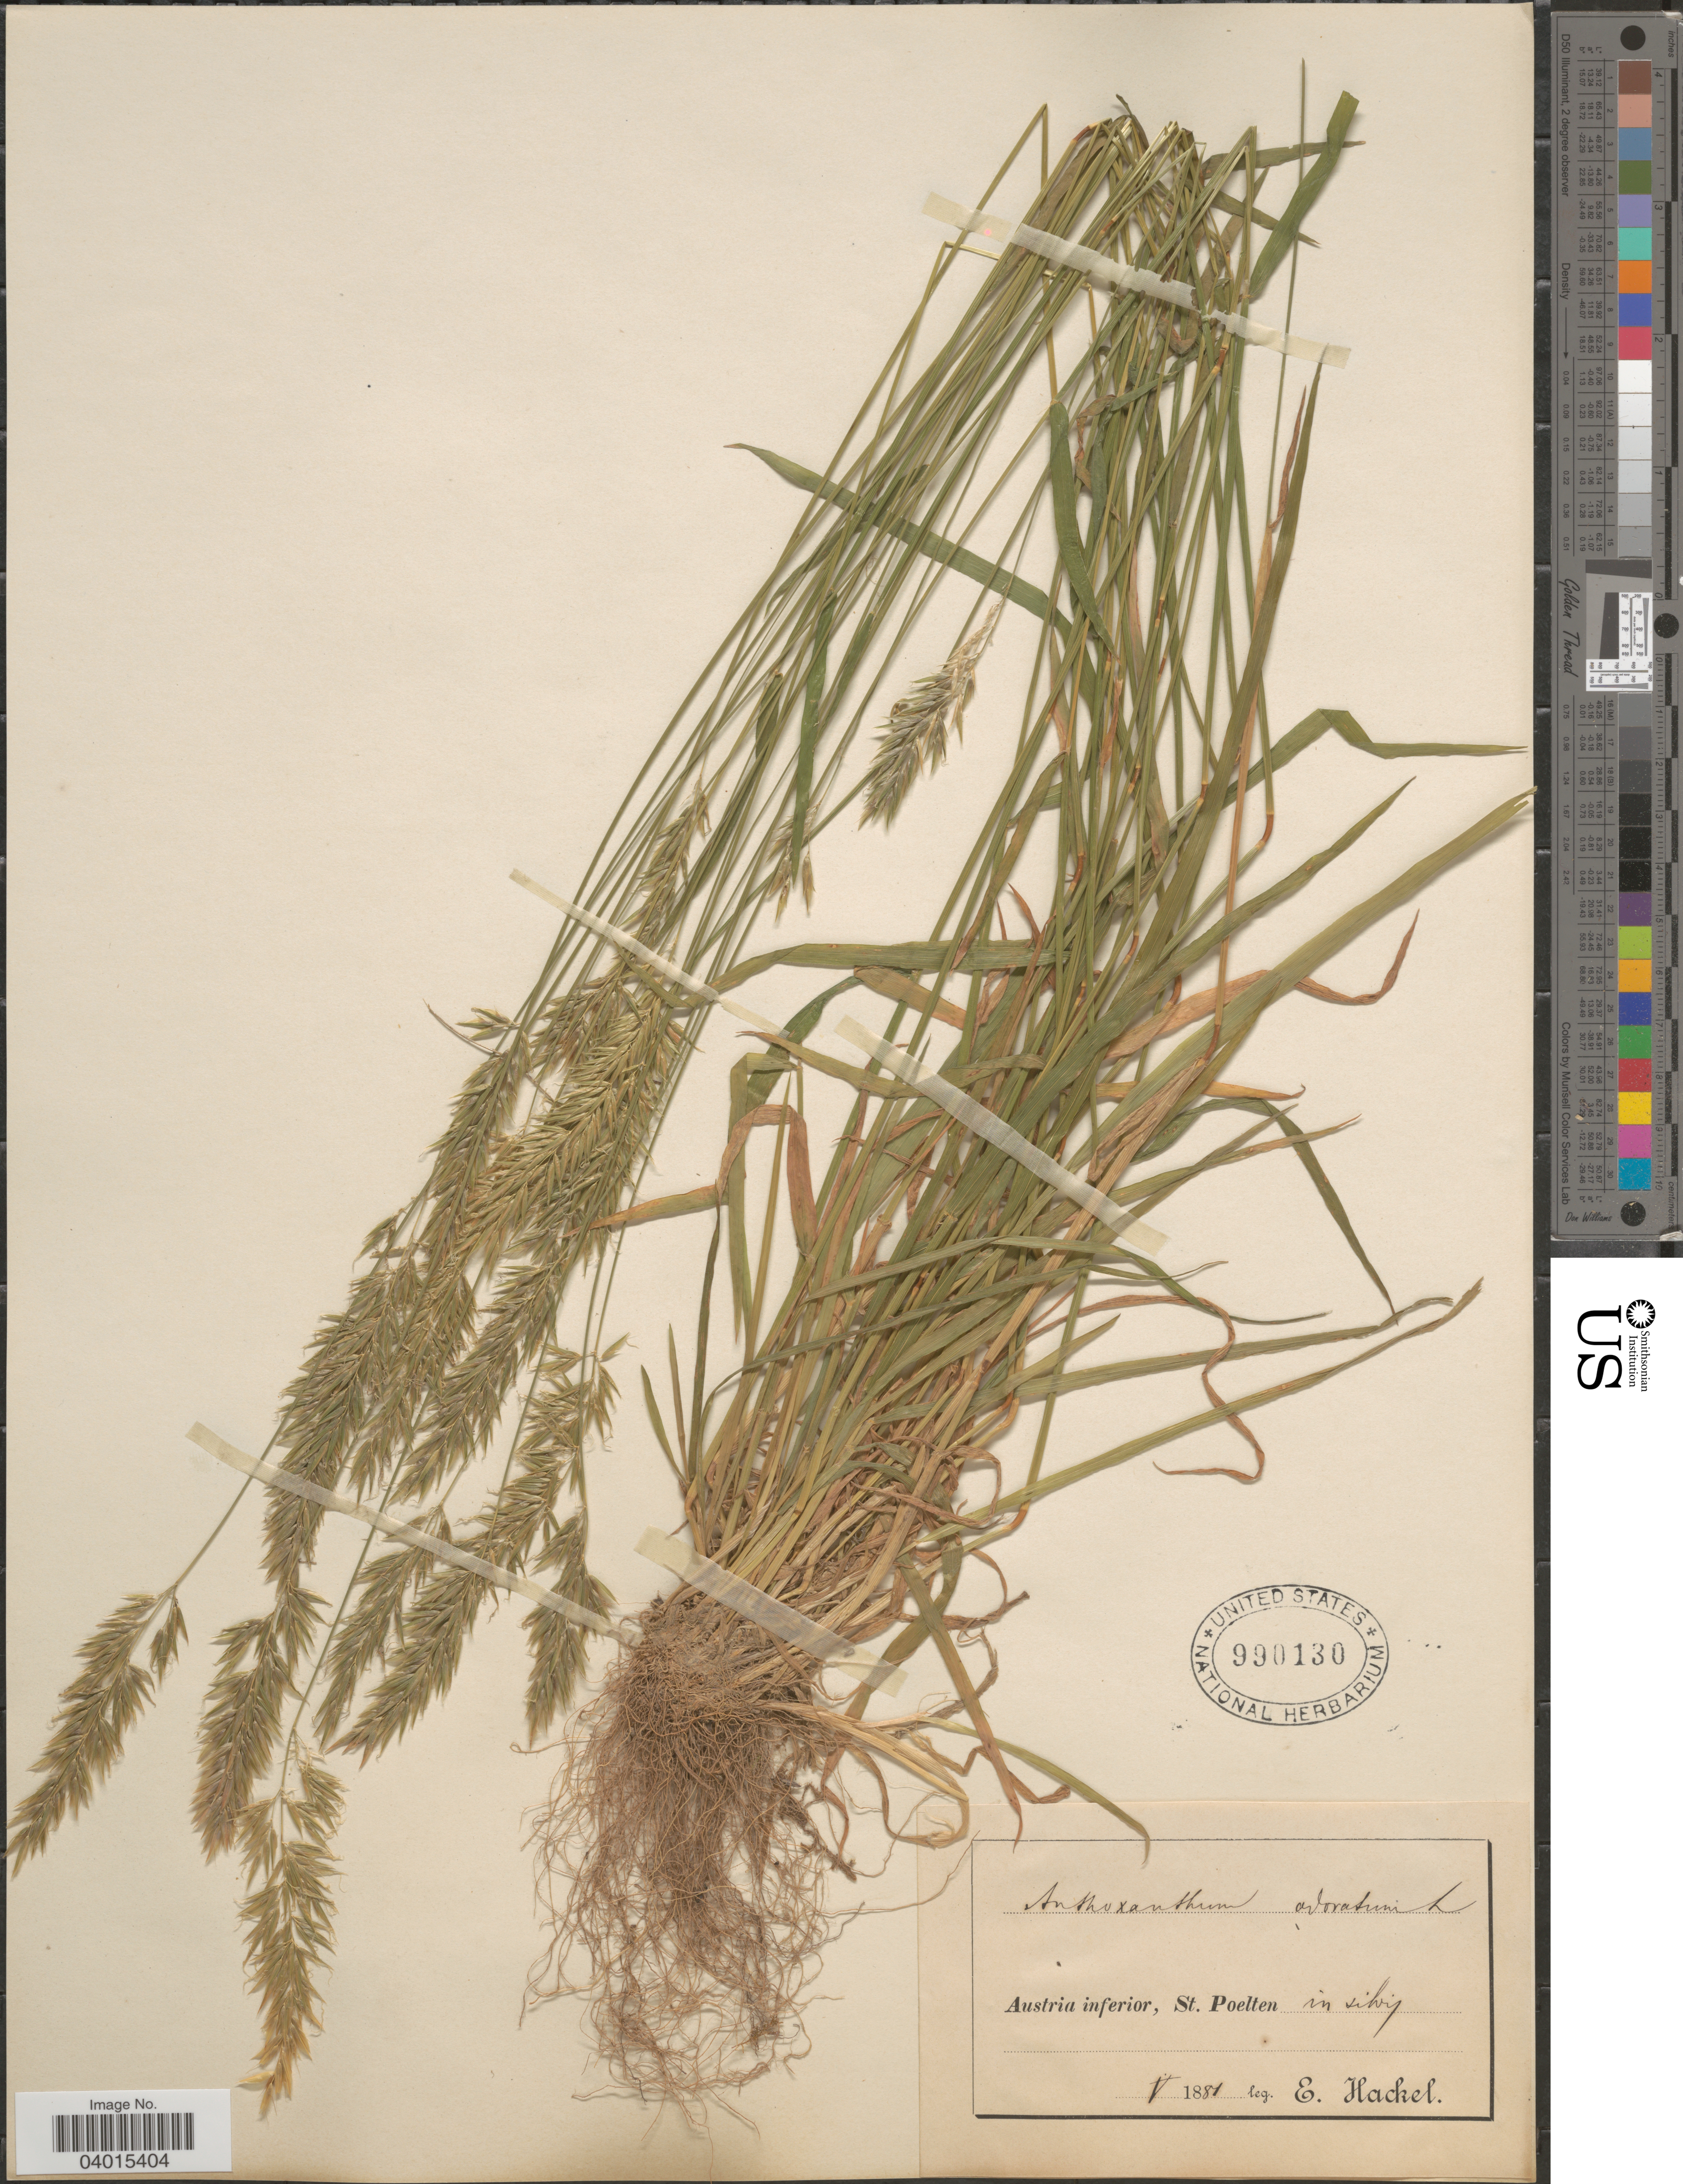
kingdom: Plantae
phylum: Tracheophyta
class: Liliopsida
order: Poales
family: Poaceae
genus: Anthoxanthum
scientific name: Anthoxanthum odoratum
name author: L.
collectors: E. Hackel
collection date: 1881-05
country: Austria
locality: Austria inferior, St. Poelten.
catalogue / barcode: US 990130